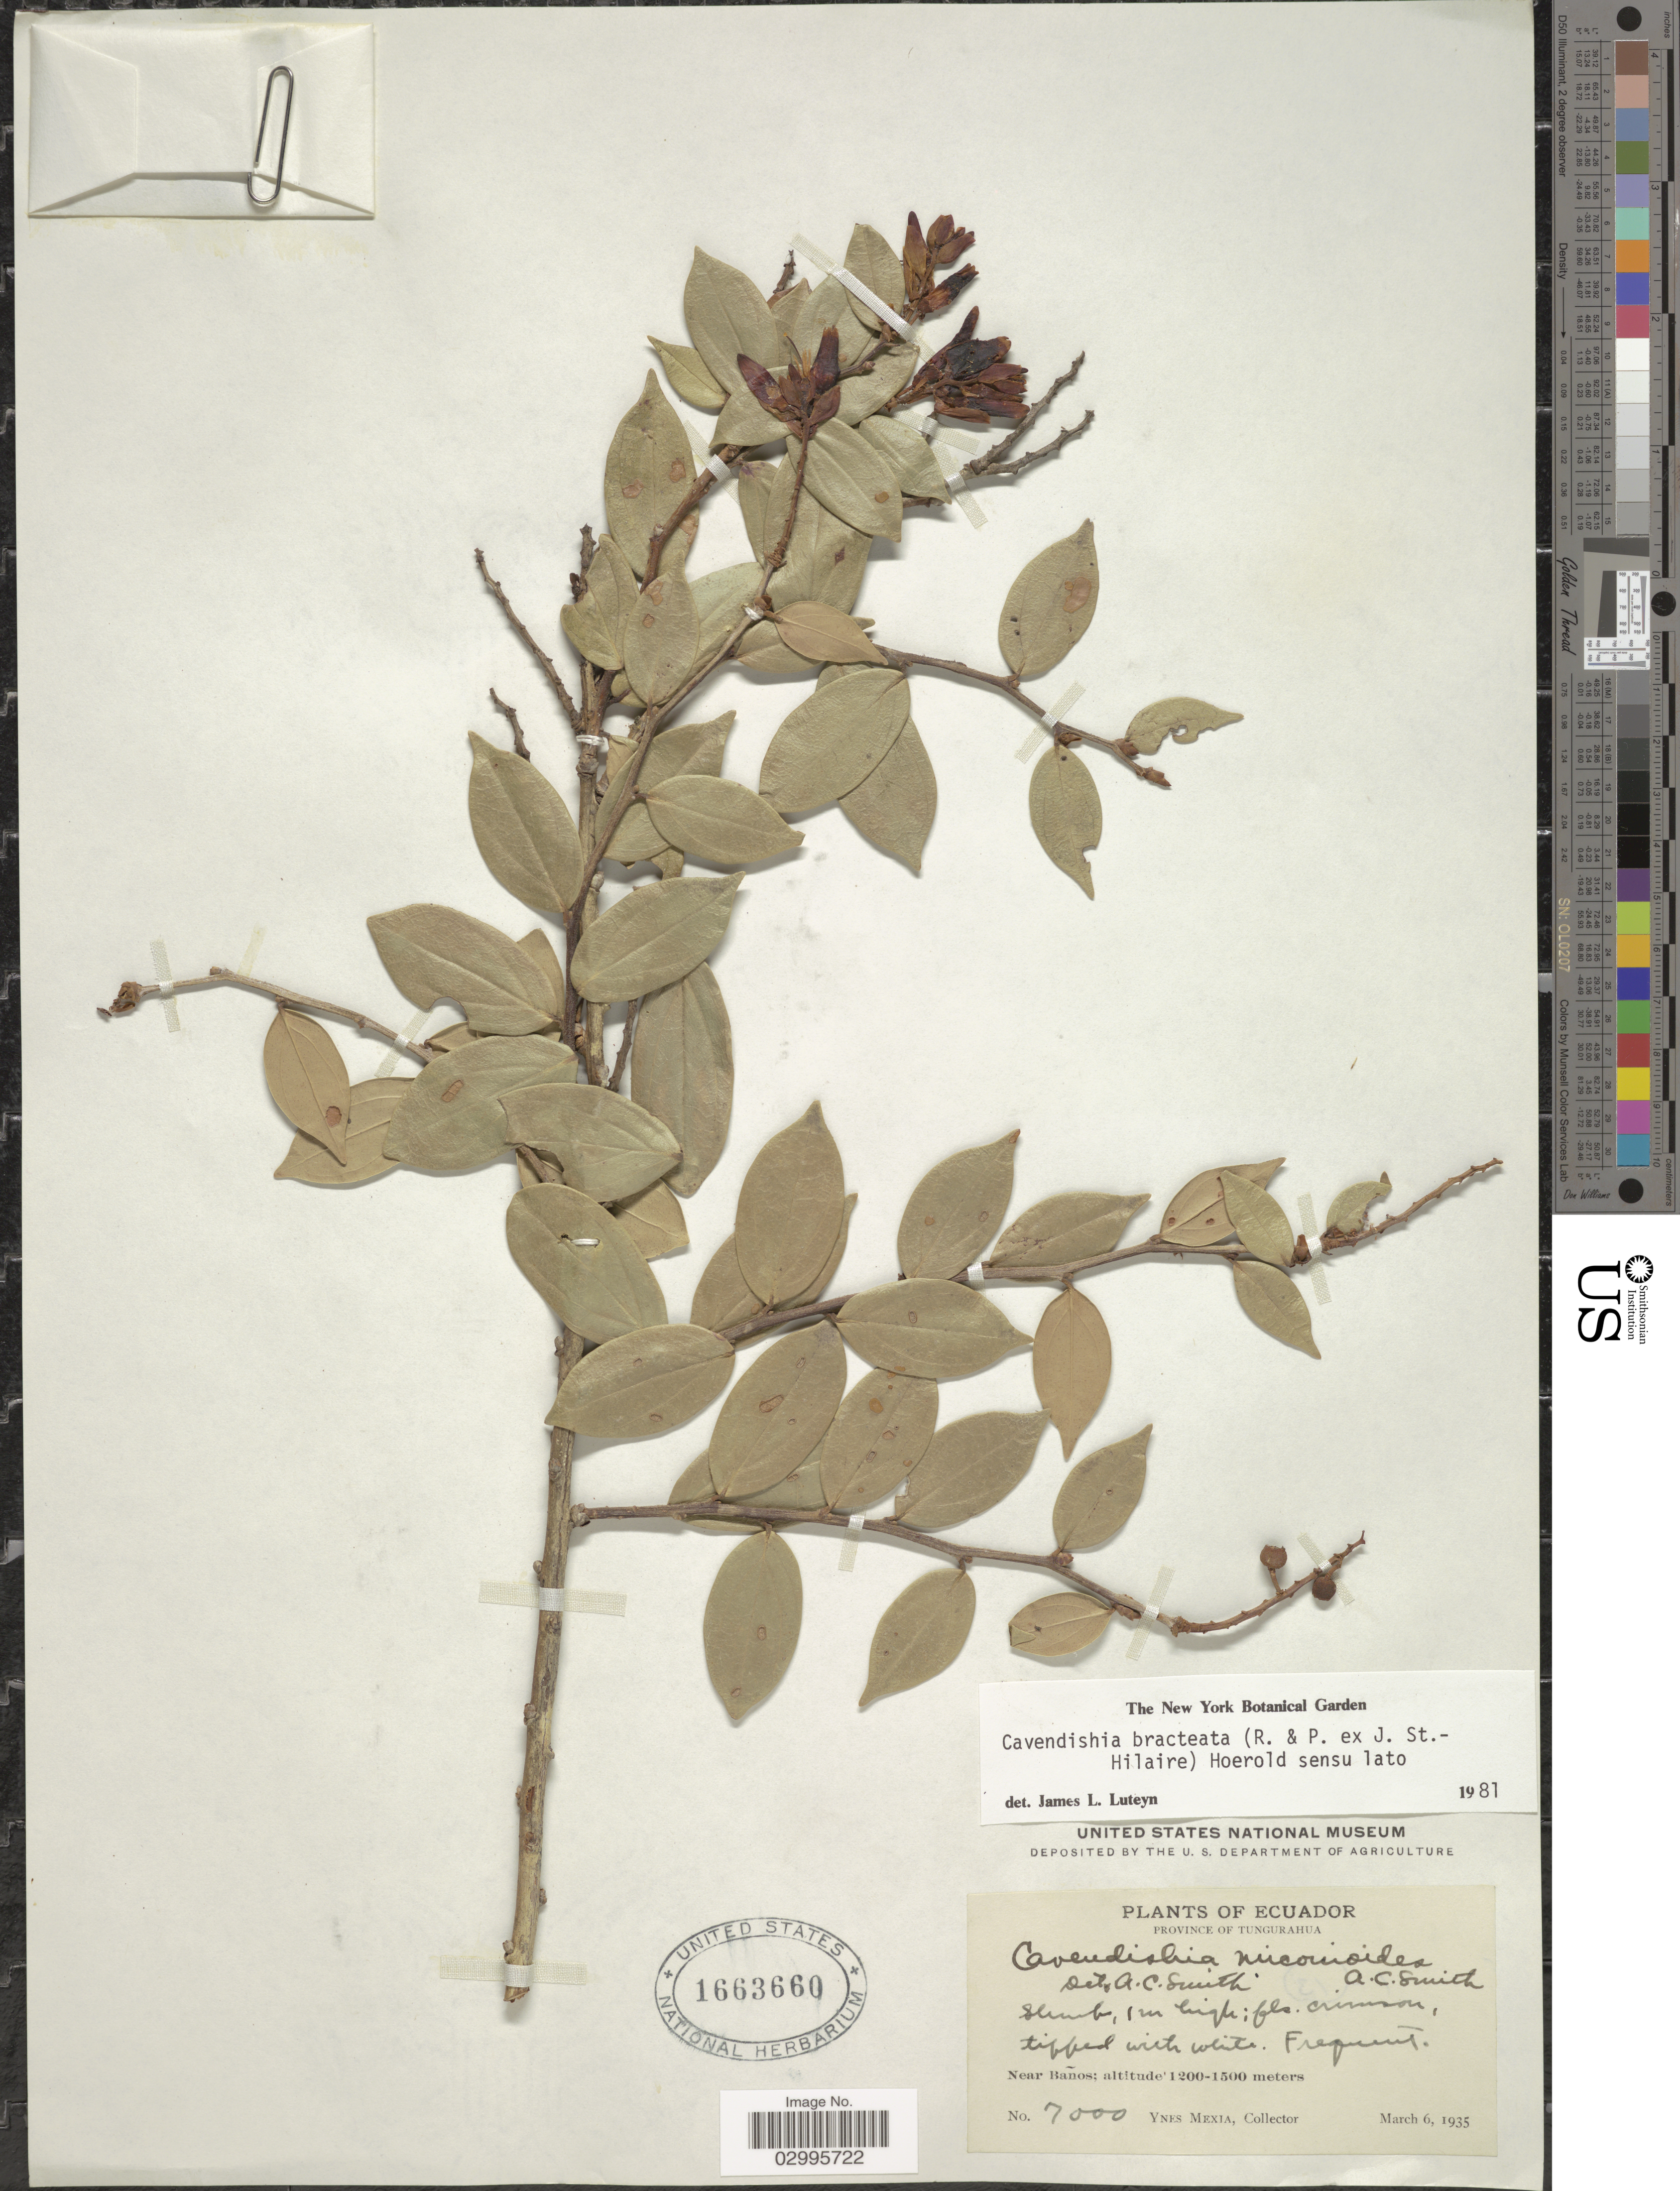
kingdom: Plantae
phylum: Tracheophyta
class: Magnoliopsida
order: Ericales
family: Ericaceae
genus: Cavendishia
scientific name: Cavendishia bracteata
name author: (Ruiz & Pav. ex J. St.-Hil.) Hoerold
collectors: Y. Mexia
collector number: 7000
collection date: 1935-03-06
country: Ecuador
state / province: Tungurahua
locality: Near Baños.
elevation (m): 1200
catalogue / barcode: US 1663660